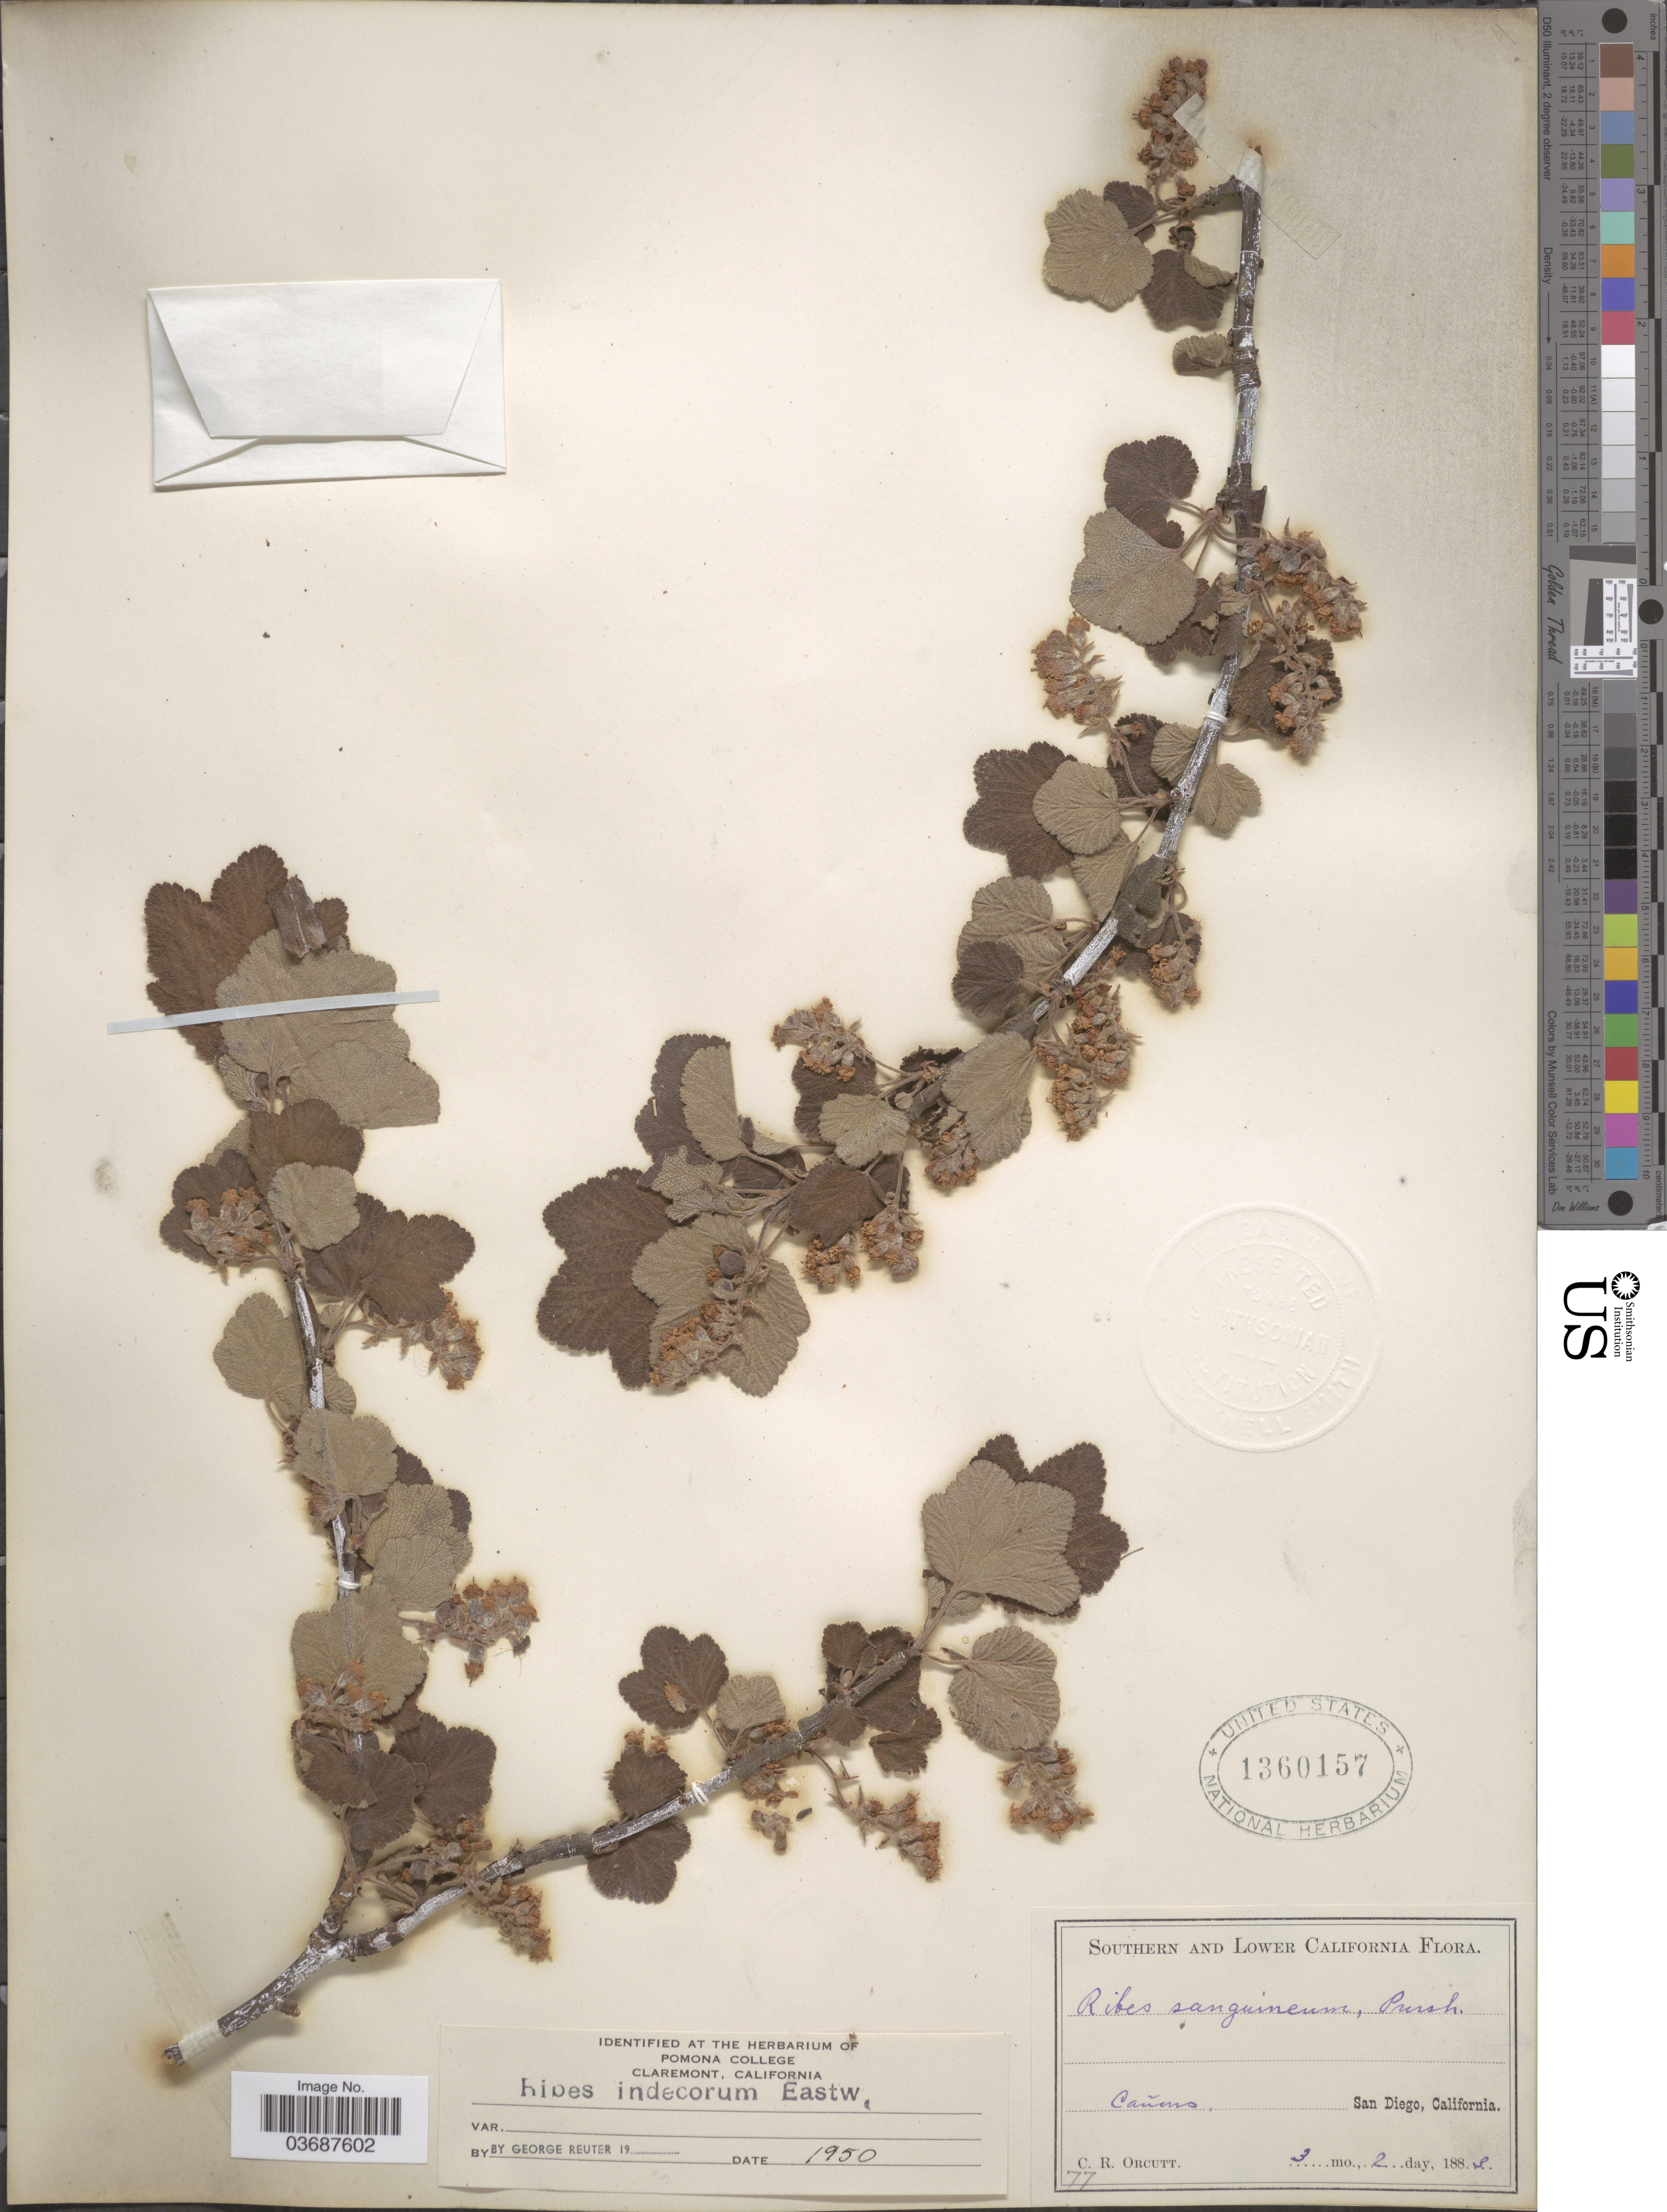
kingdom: Plantae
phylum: Tracheophyta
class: Magnoliopsida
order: Saxifragales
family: Grossulariaceae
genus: Ribes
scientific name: Ribes indecorum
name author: Eastw.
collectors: C. R. Orcutt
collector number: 77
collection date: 1883-03-02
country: United States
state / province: California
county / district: San Diego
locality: Southern and Lower California. Cañons, San Diego.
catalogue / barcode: US 1360157